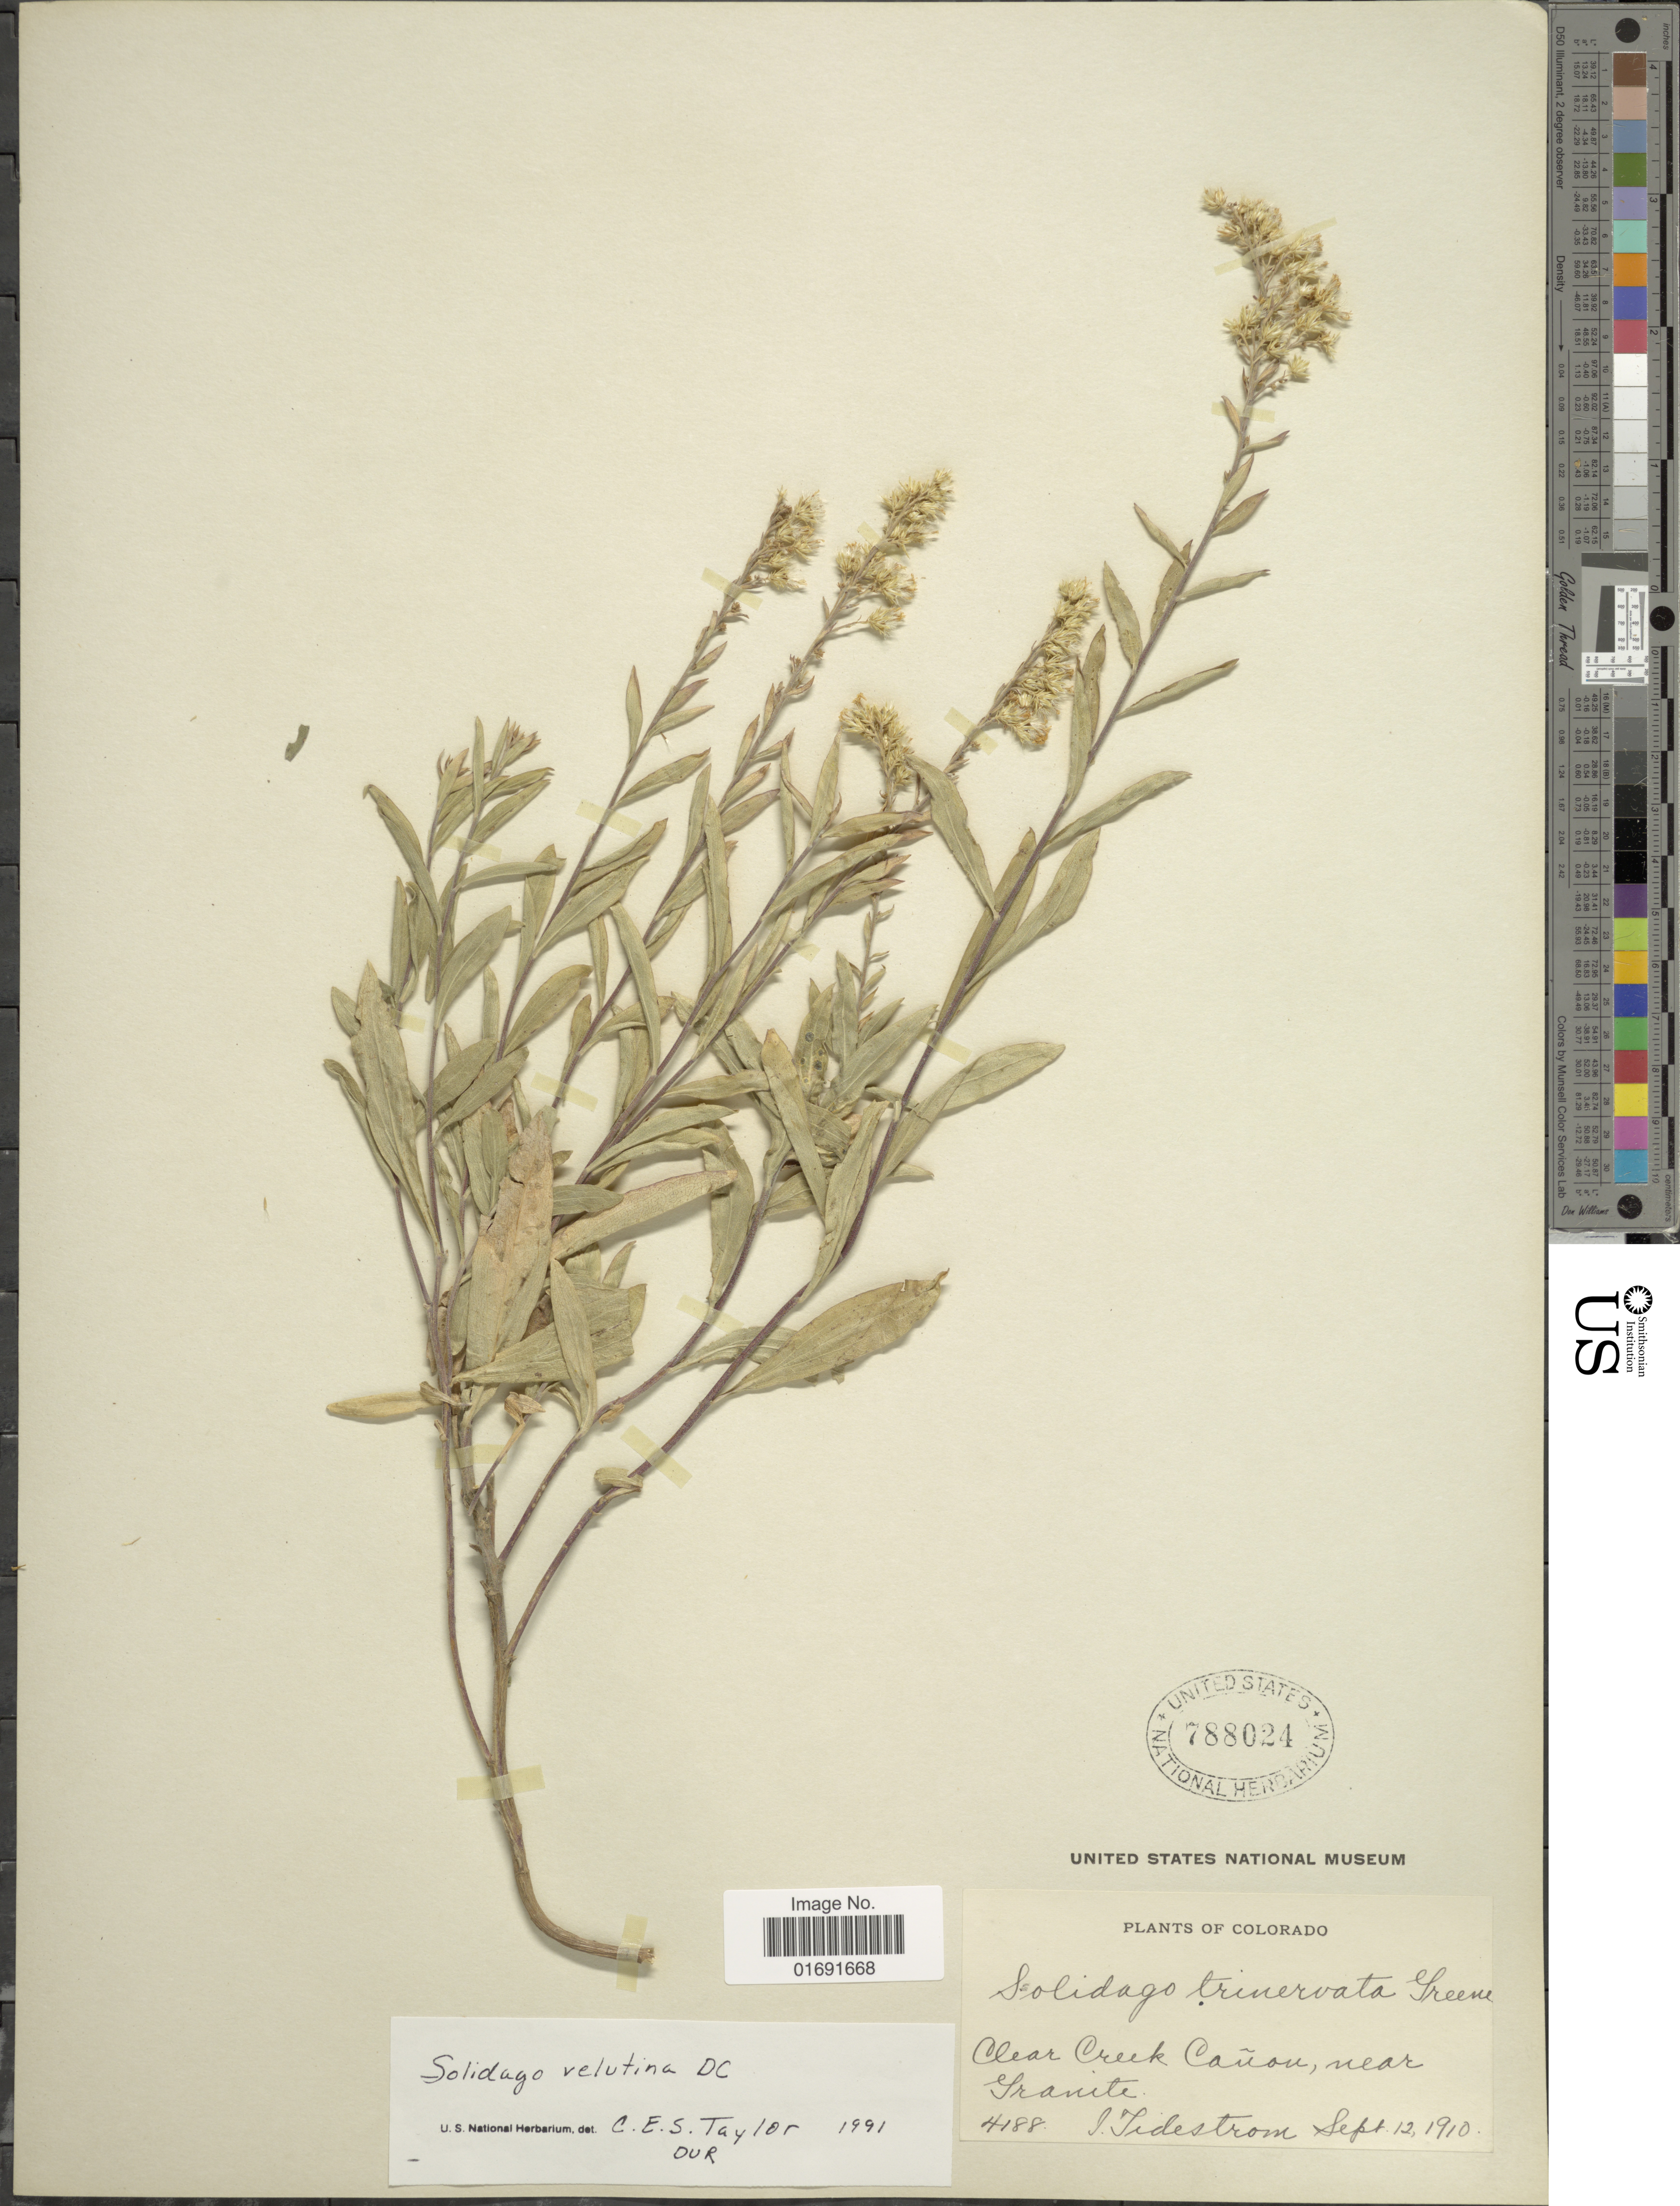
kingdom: Plantae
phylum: Tracheophyta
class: Magnoliopsida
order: Asterales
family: Asteraceae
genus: Solidago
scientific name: Solidago velutina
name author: DC.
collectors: I. F. Tidestrom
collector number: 4188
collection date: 1910-09-12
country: United States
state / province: Colorado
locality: Clear Creek Canon, near Granite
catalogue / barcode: US 788024